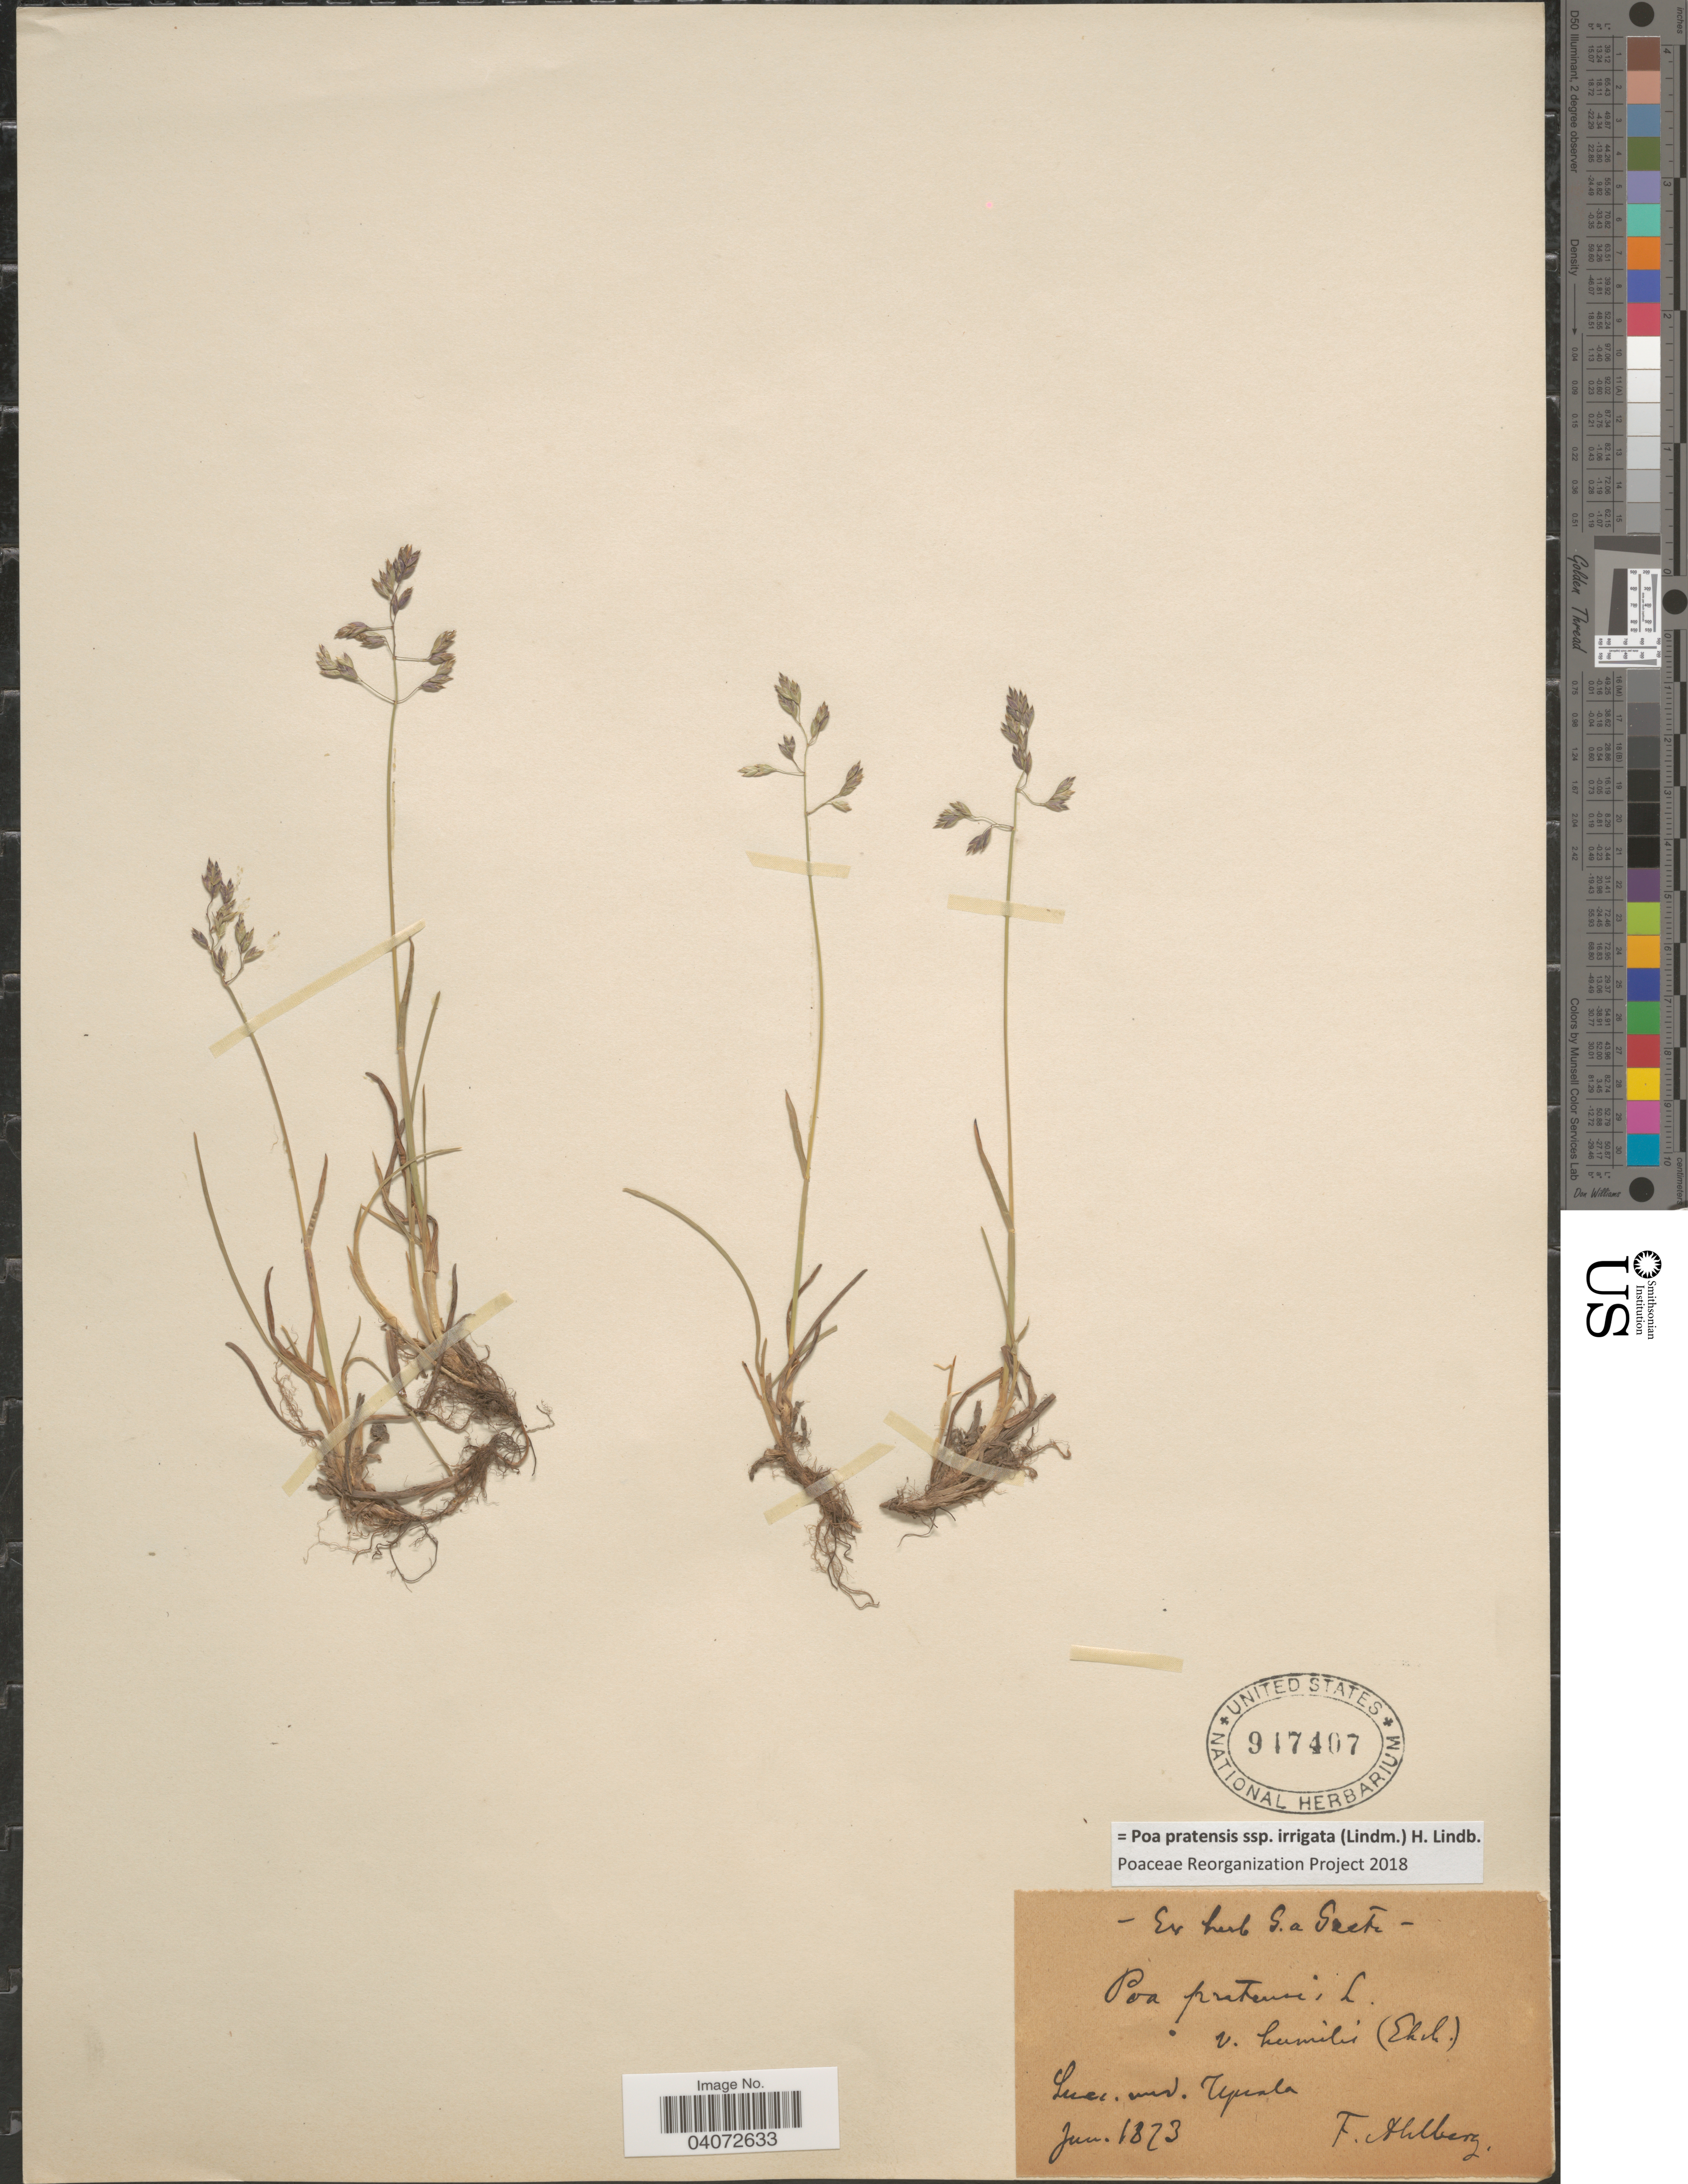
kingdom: Plantae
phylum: Tracheophyta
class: Liliopsida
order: Poales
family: Poaceae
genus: Poa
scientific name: Poa pratensis subsp. irrigata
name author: (Lindm.) H. Lindb.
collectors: F. Ahlberg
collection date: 1873-06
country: Sweden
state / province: Uppsala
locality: [illegible text] Upsala.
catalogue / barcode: US 947407